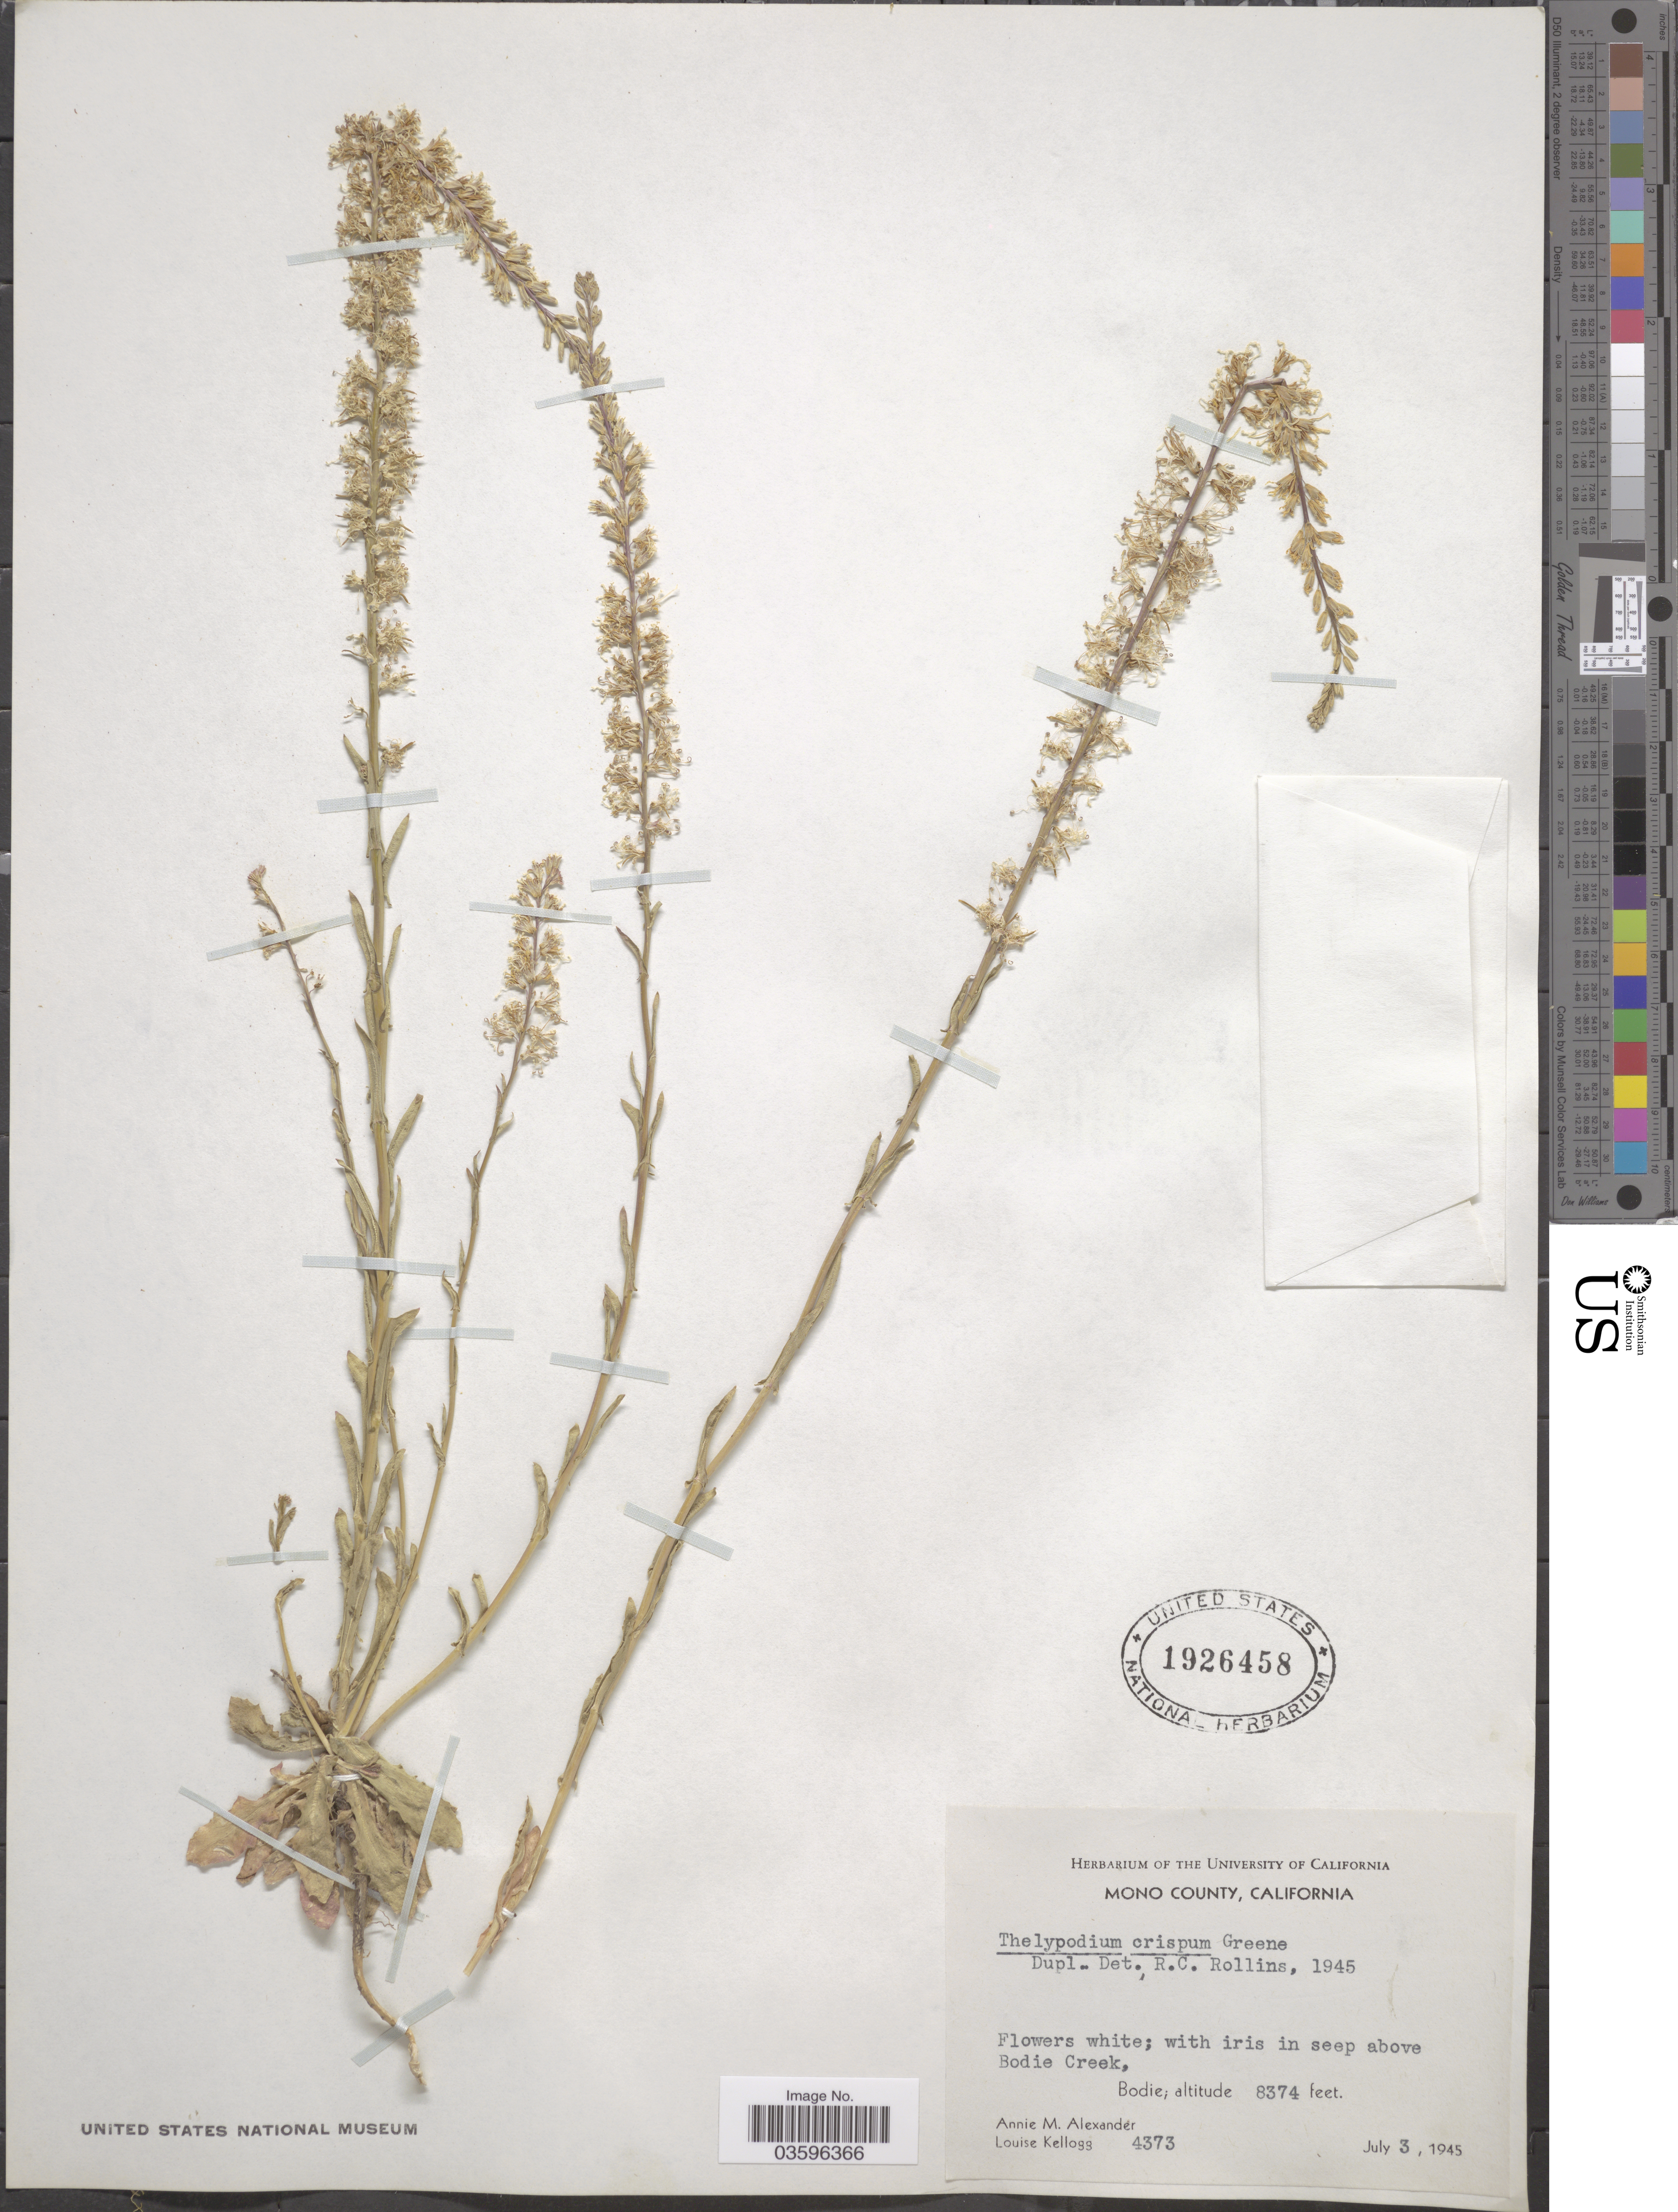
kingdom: Plantae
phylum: Tracheophyta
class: Magnoliopsida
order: Brassicales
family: Brassicaceae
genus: Thelypodium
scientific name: Thelypodium crispum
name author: Greene ex Payson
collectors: A. M. Alexander & L. Kellogg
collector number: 4373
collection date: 1945-07-03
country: United States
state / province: California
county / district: Mono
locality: Mono County. Above Bodie Creek, Bodie.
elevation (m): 2552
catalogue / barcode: US 1926458